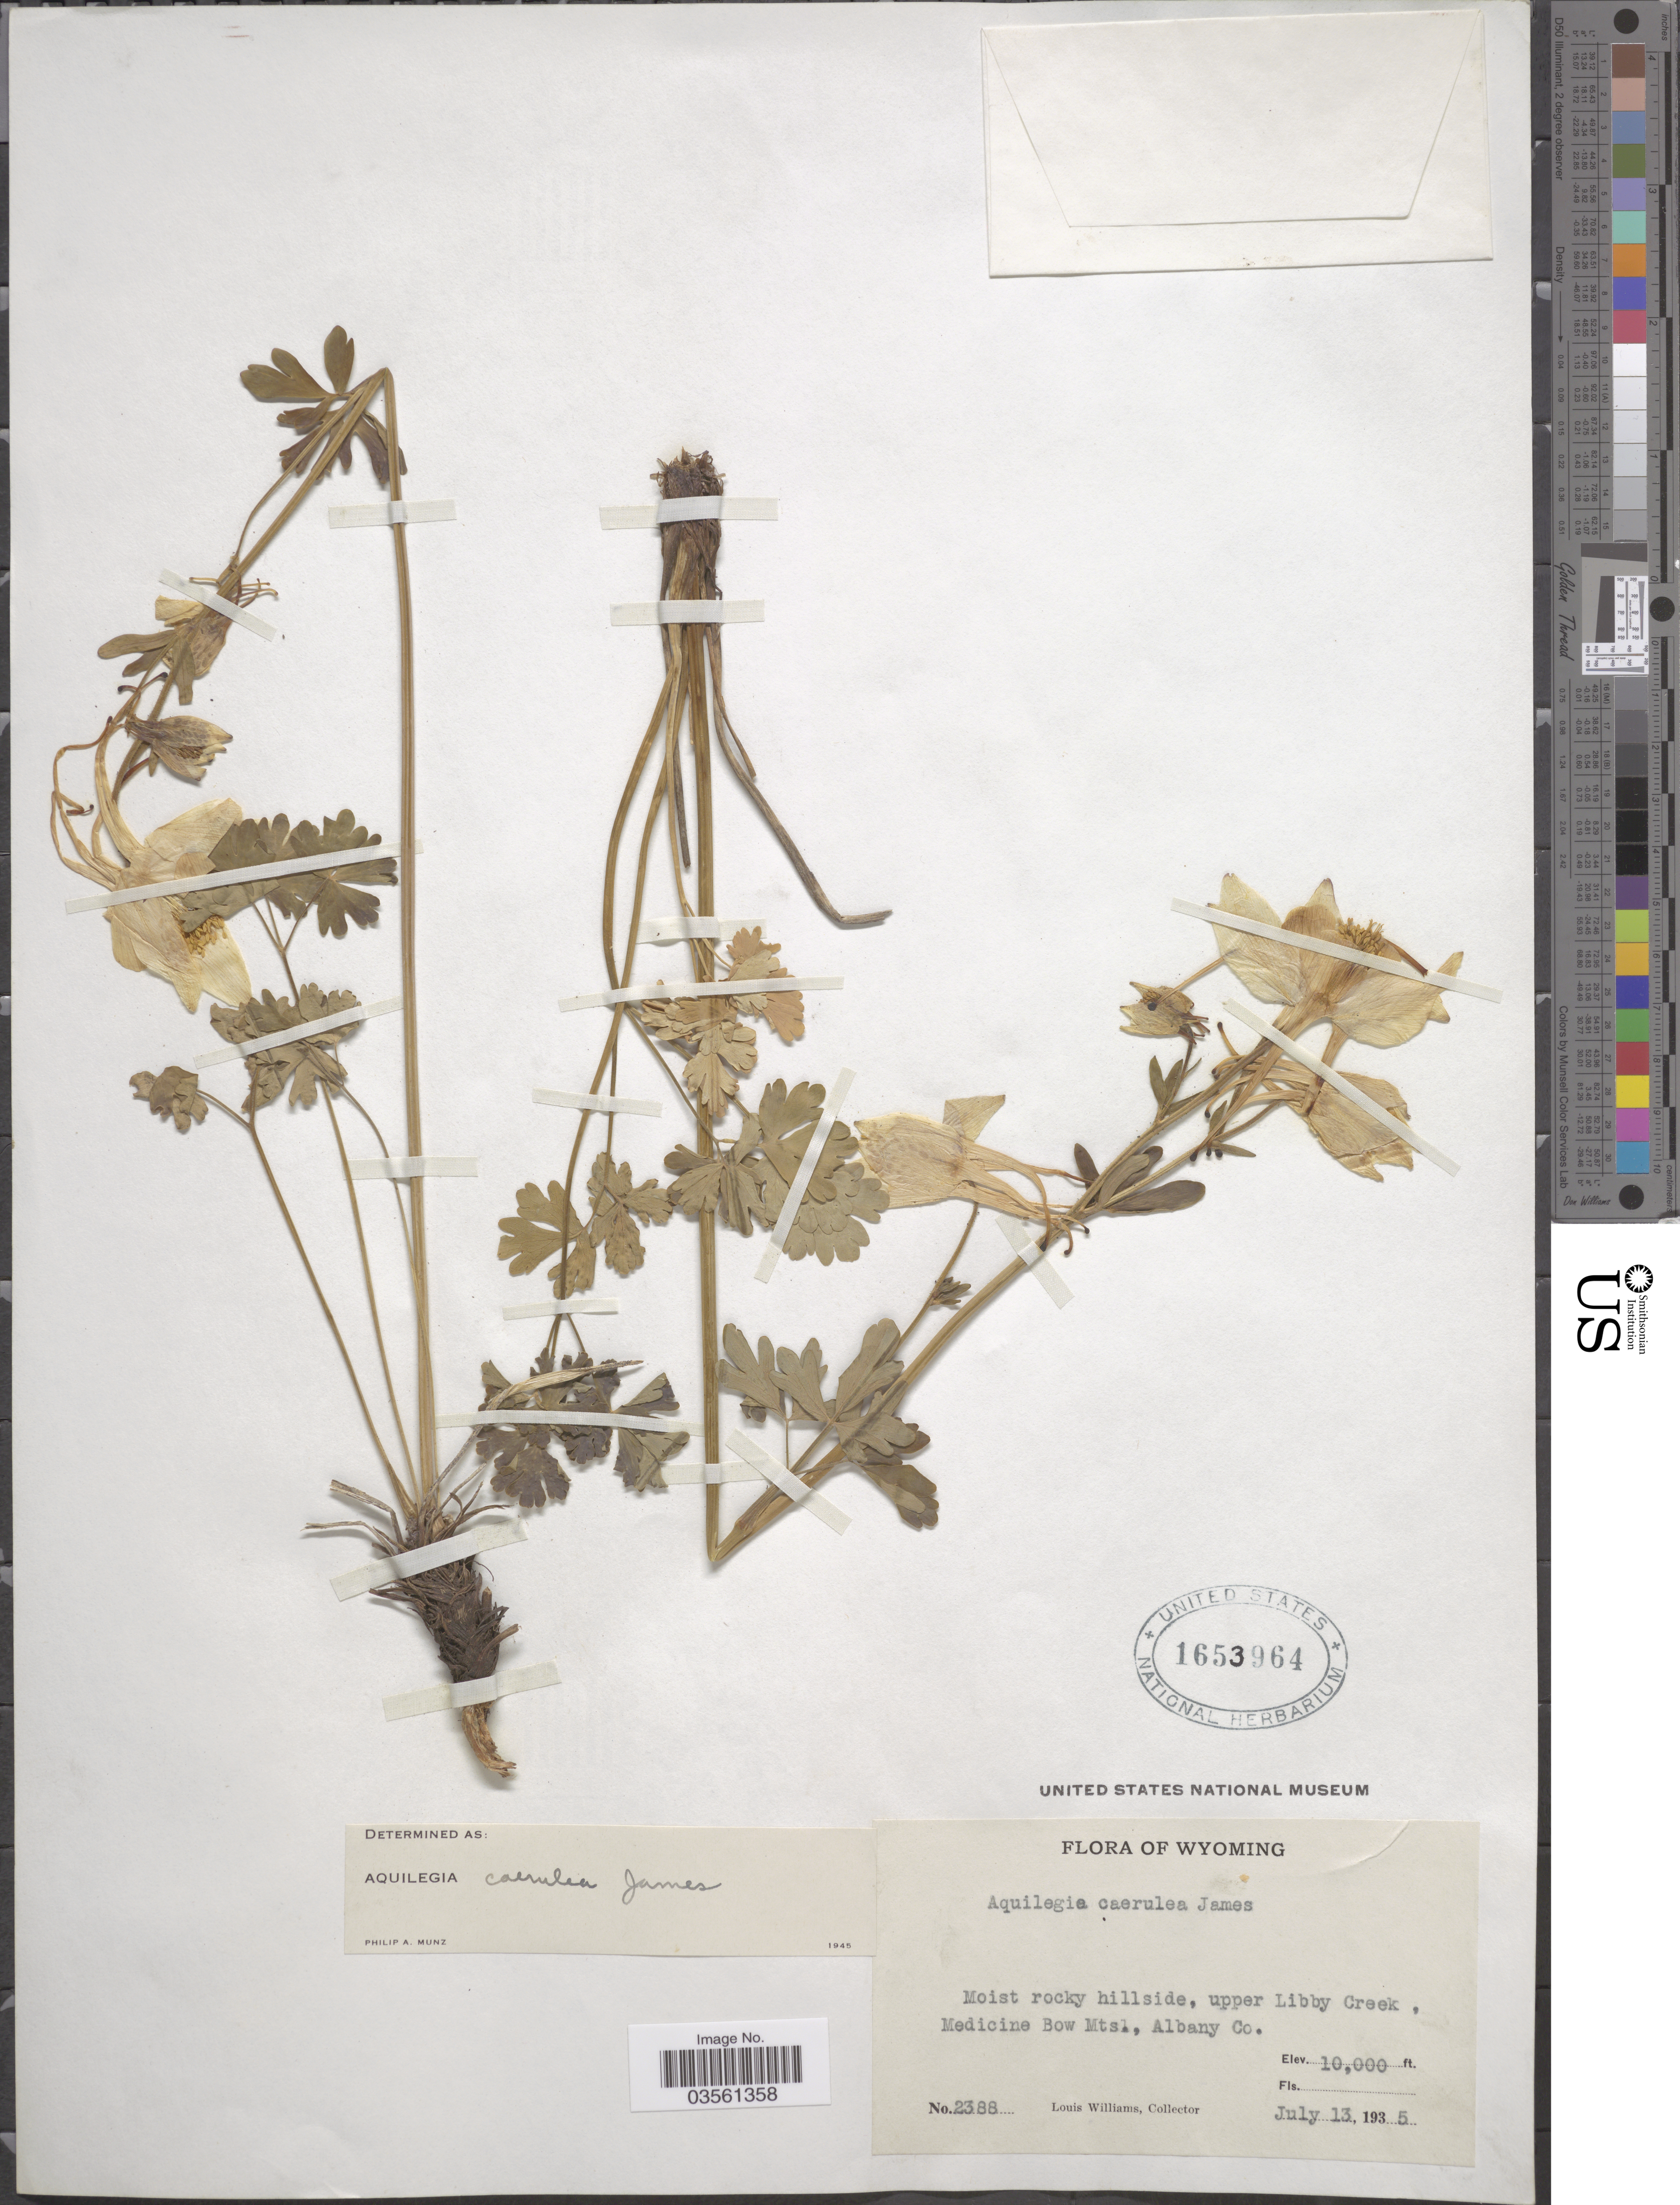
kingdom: Plantae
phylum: Tracheophyta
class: Magnoliopsida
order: Ranunculales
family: Ranunculaceae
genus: Aquilegia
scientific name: Aquilegia coerulea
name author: E. James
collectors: L. G. Williams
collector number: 2388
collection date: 1935-07-13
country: United States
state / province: Wyoming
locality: Upper Libby Creek, Medicine Bow Mts., Albany Co.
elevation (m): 3048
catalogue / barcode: US 1653964